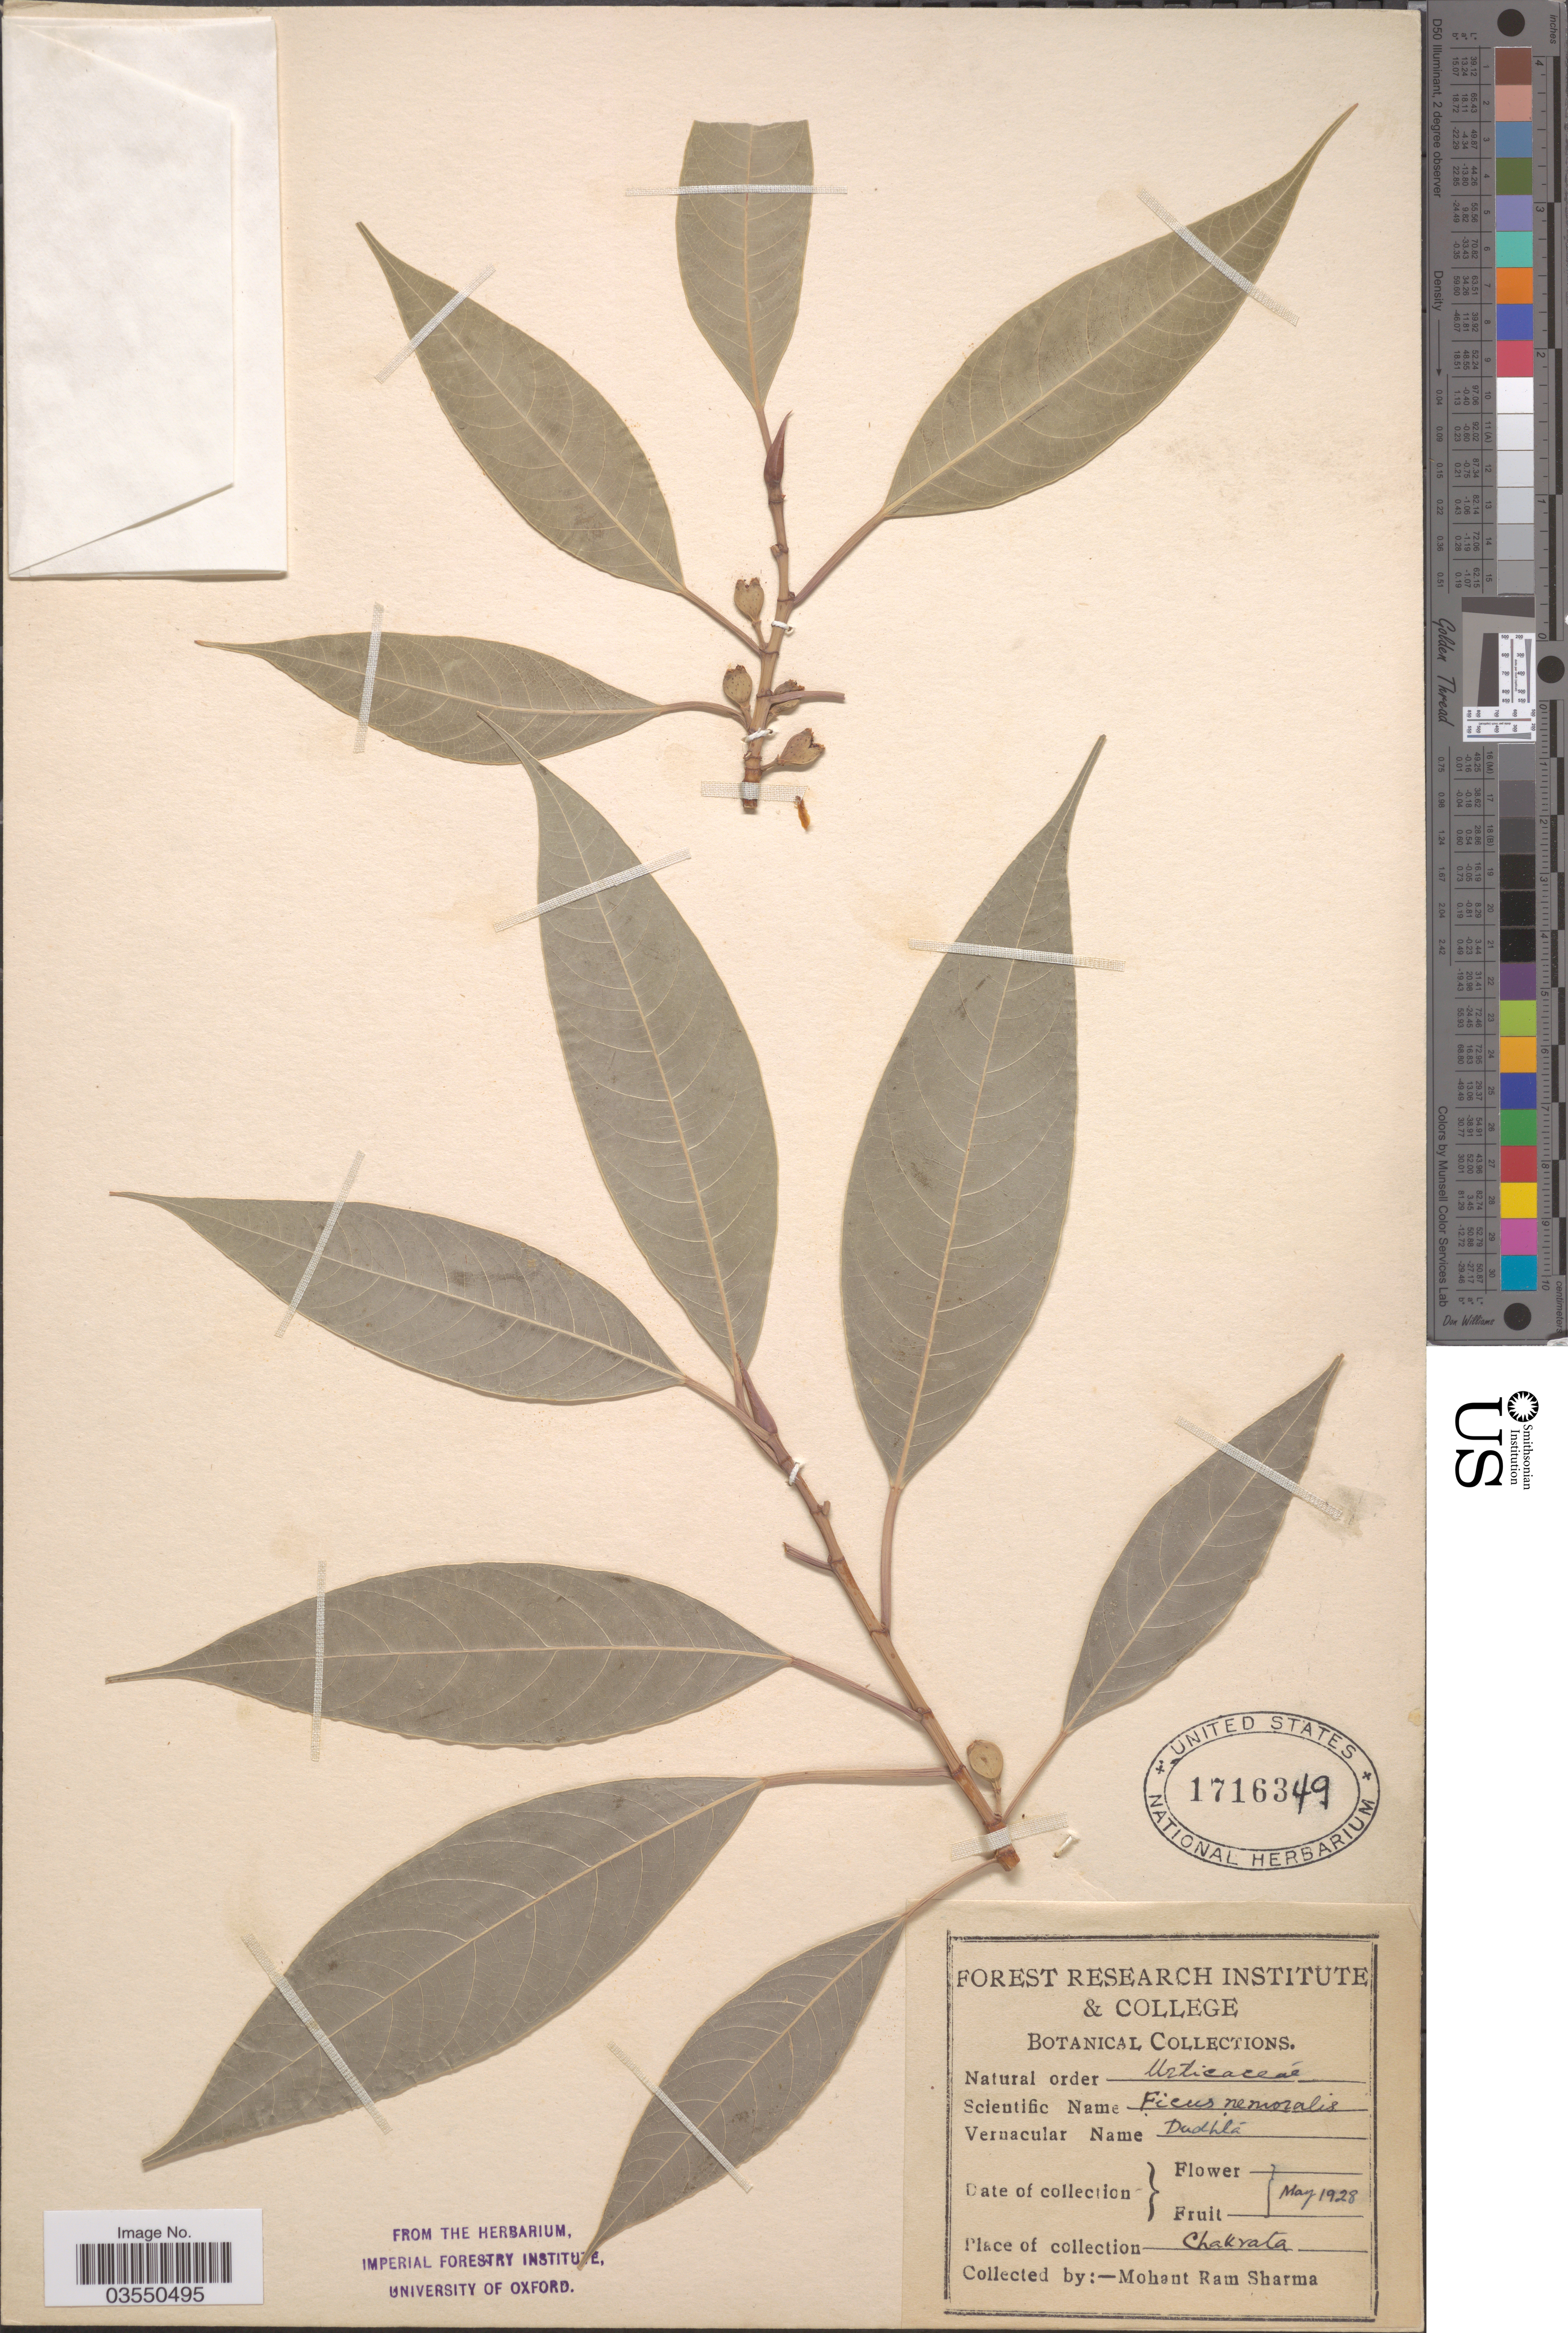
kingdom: Plantae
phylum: Tracheophyta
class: Magnoliopsida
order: Rosales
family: Moraceae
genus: Ficus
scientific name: Ficus neriifolia var. nemoralis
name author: (Wall. ex Miq.) Corner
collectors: M. Sharma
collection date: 1928-05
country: India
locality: Chakrata.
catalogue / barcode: US 1716349